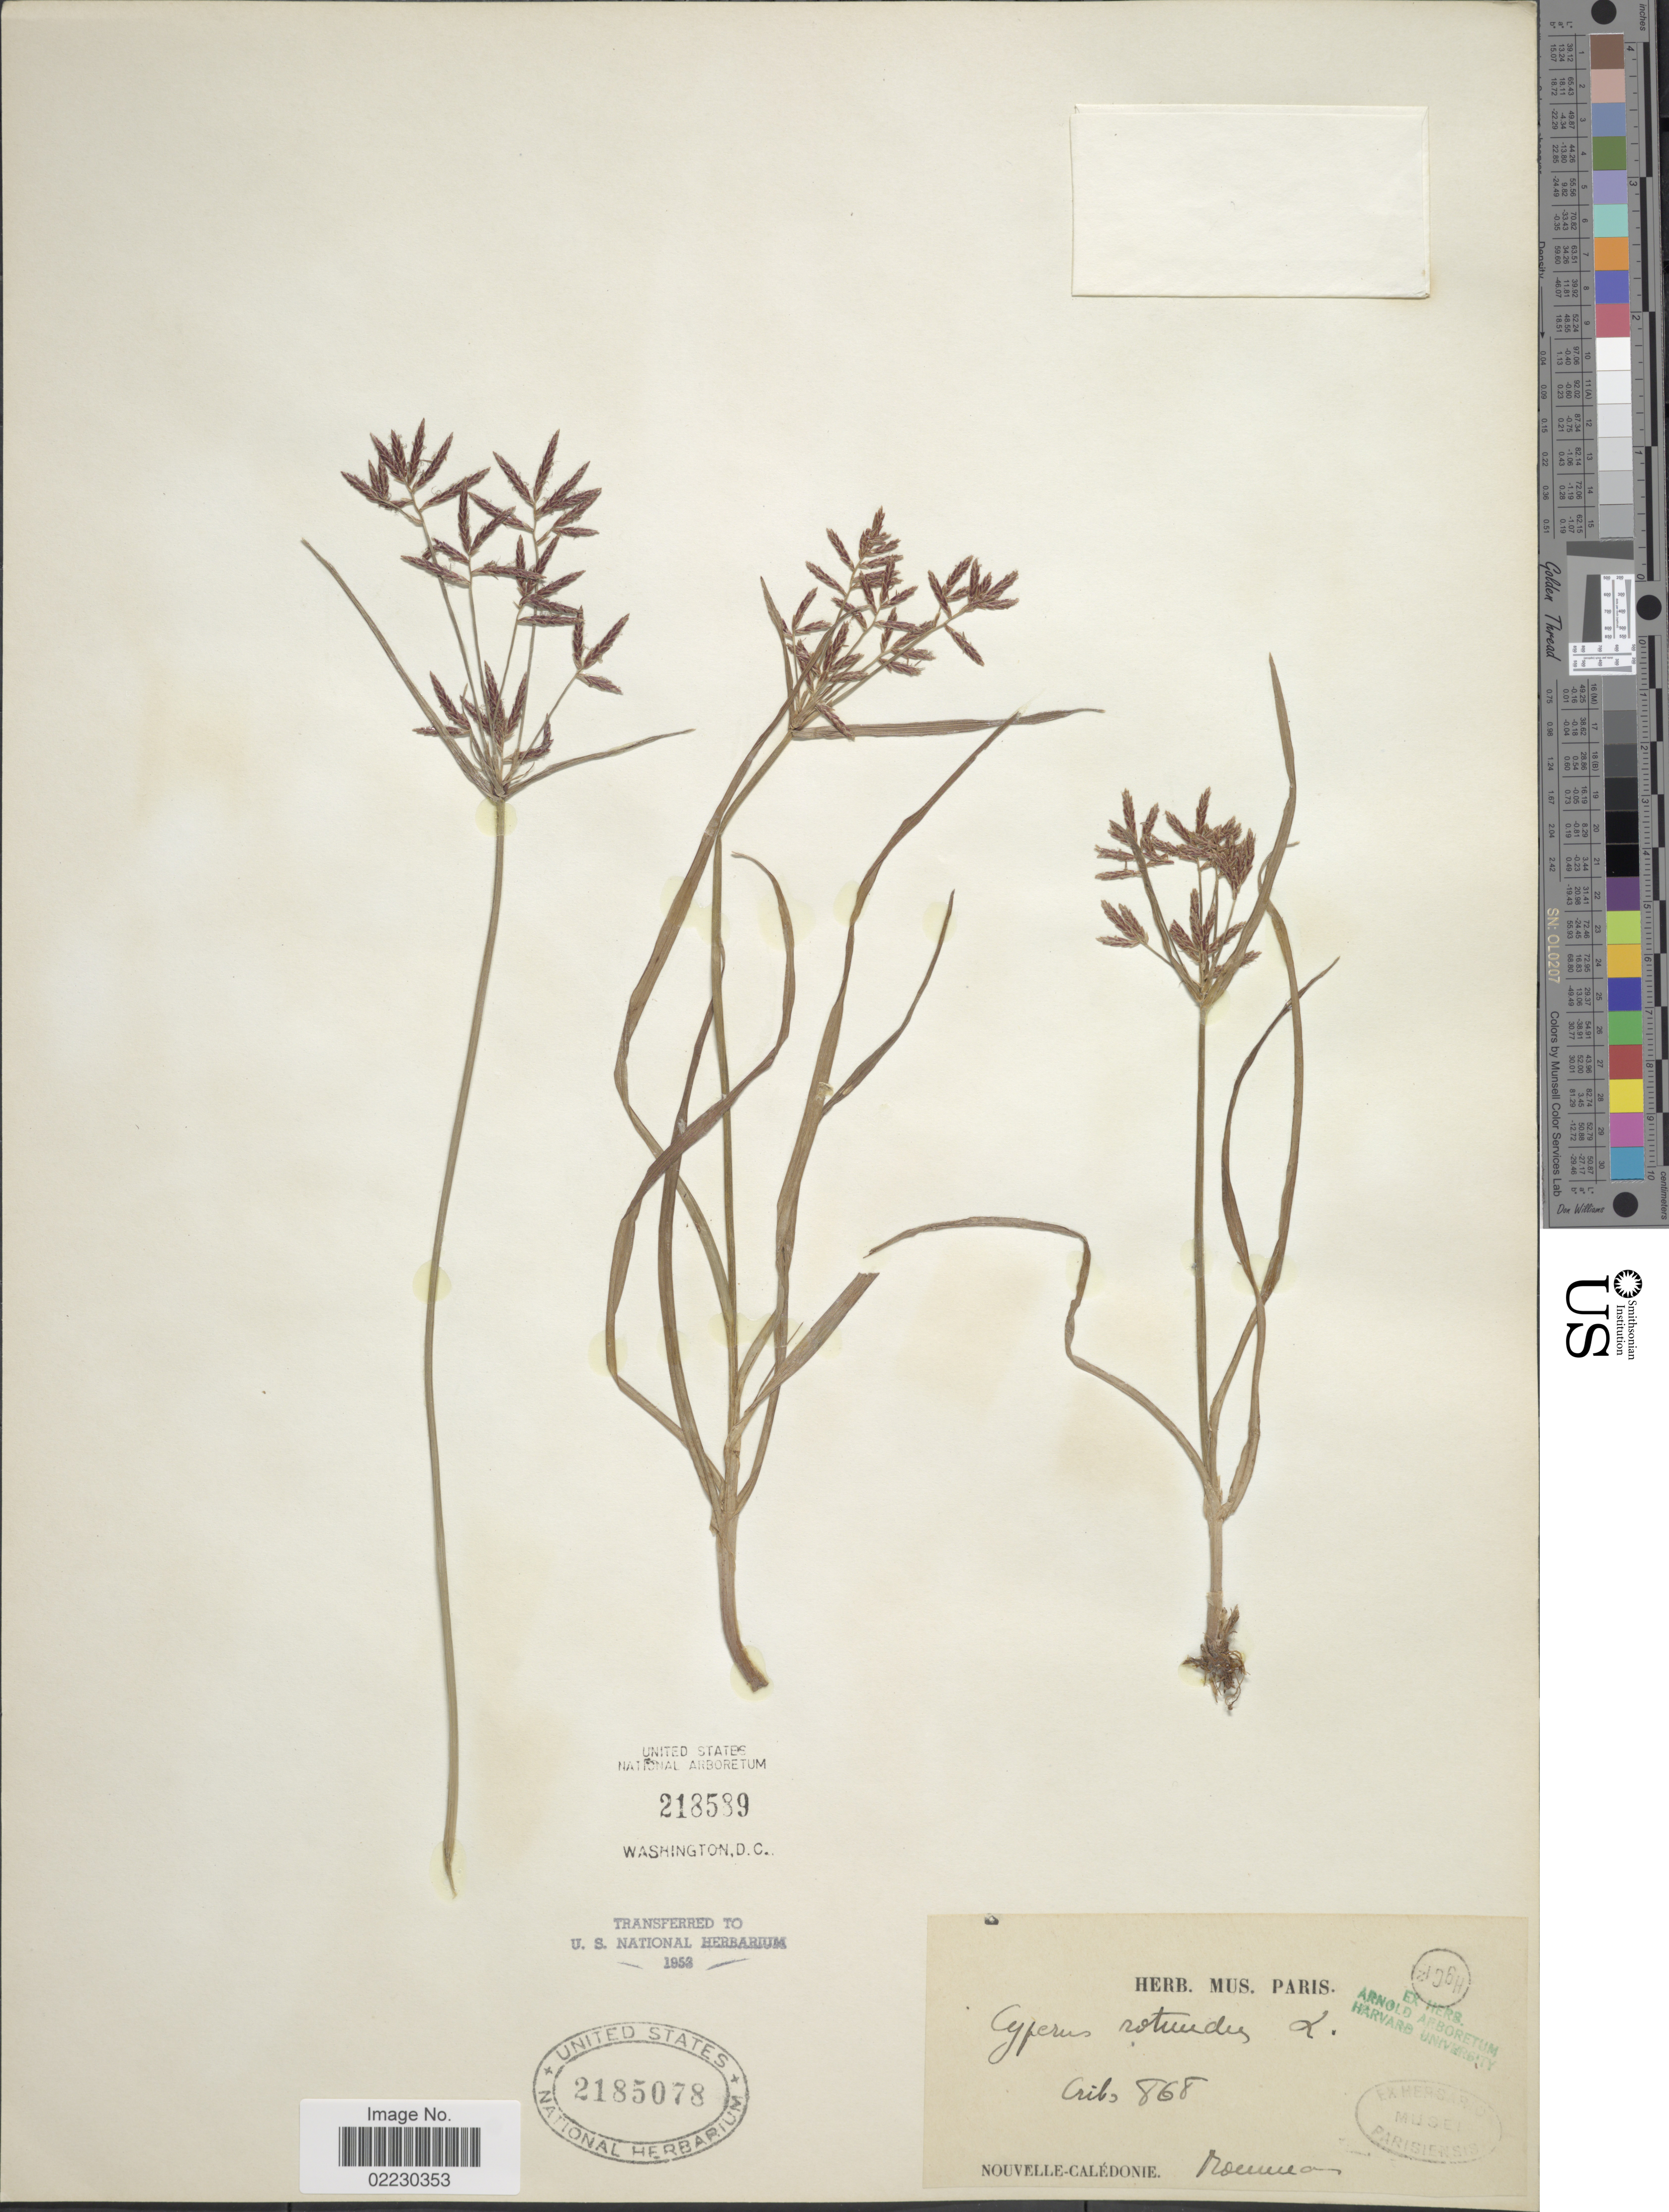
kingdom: Plantae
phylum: Tracheophyta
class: Liliopsida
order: Poales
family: Cyperaceae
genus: Cyperus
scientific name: Cyperus rotundus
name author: L.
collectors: Cribs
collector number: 868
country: New Caledonia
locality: Nouvelle-Caledonie, [illegible text]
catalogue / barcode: US 2185078